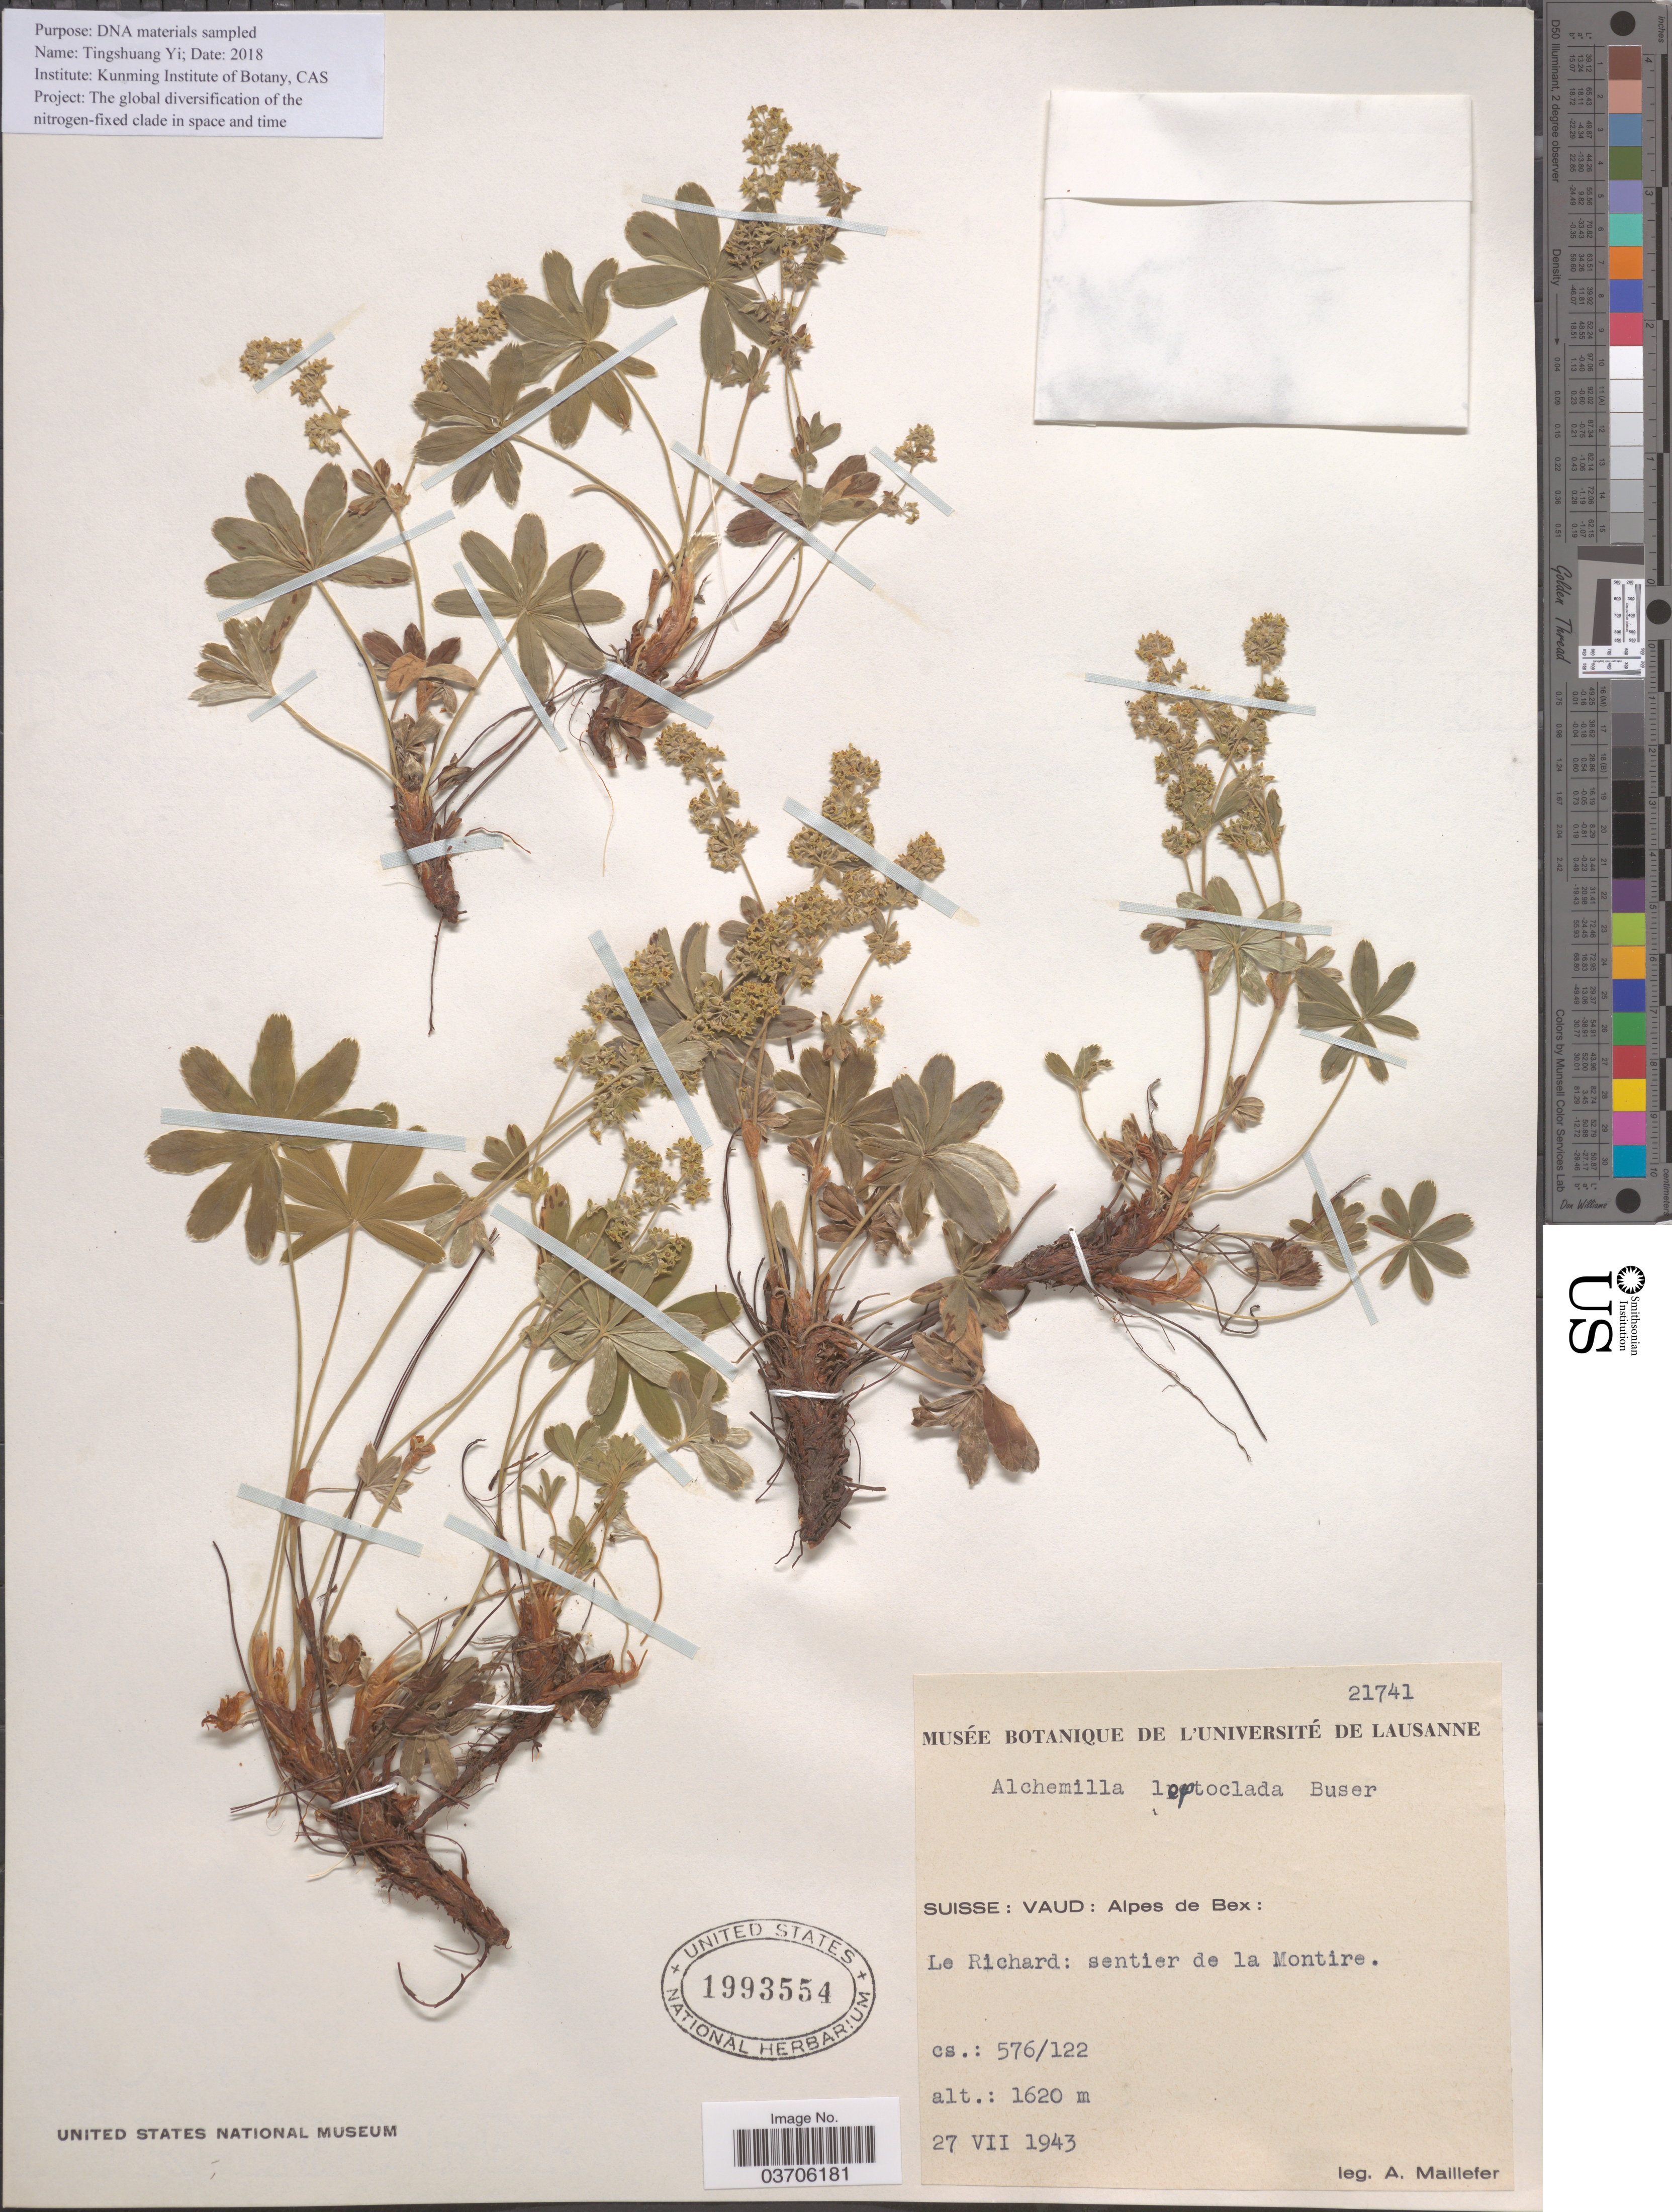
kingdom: Plantae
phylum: Tracheophyta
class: Magnoliopsida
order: Rosales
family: Rosaceae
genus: Alchemilla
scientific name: Alchemilla leptoclada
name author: Buser ex Jaquet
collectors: A. Maillefer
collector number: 21741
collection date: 1943-07-27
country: Switzerland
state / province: Vaud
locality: Suisse: Alpes de Bex: Le Richard: sentier de la Montire.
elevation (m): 1620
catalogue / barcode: US 1993554